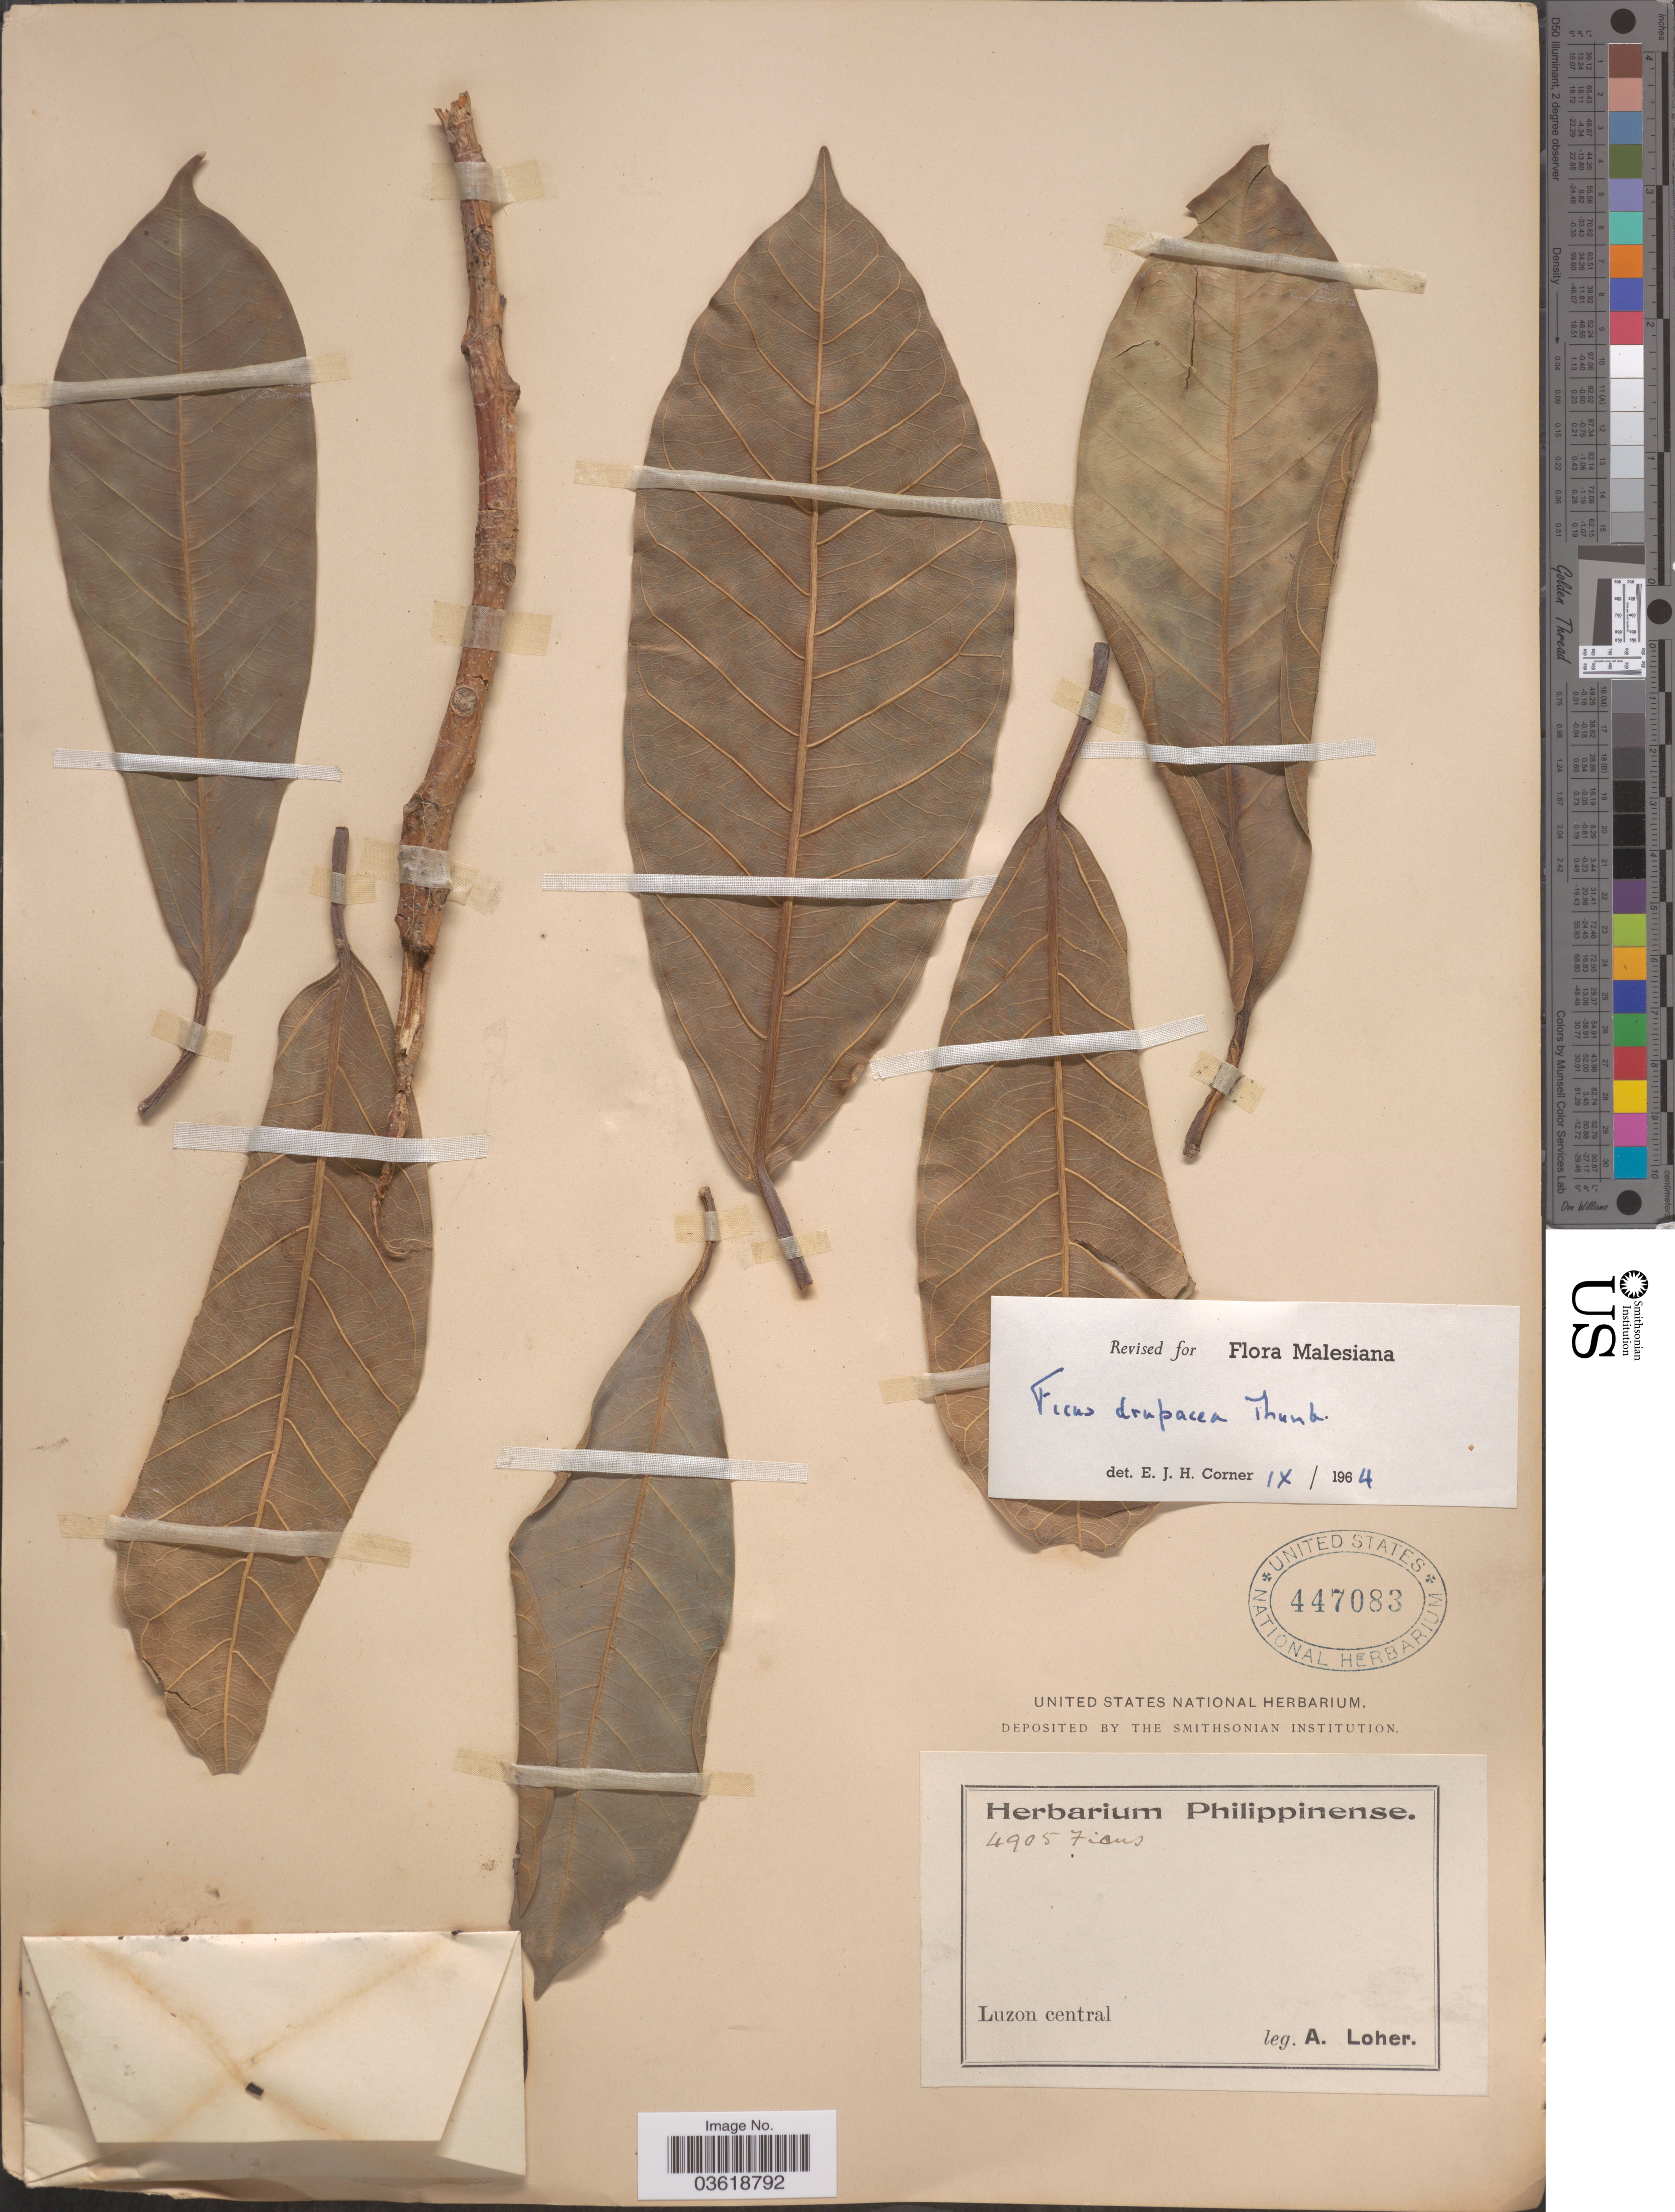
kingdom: Plantae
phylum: Tracheophyta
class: Magnoliopsida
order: Rosales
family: Moraceae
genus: Ficus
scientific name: Ficus drupacea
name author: Thunb.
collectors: A. Loher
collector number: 4905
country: Philippines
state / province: Central Luzon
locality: Luzon central.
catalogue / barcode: US 447083